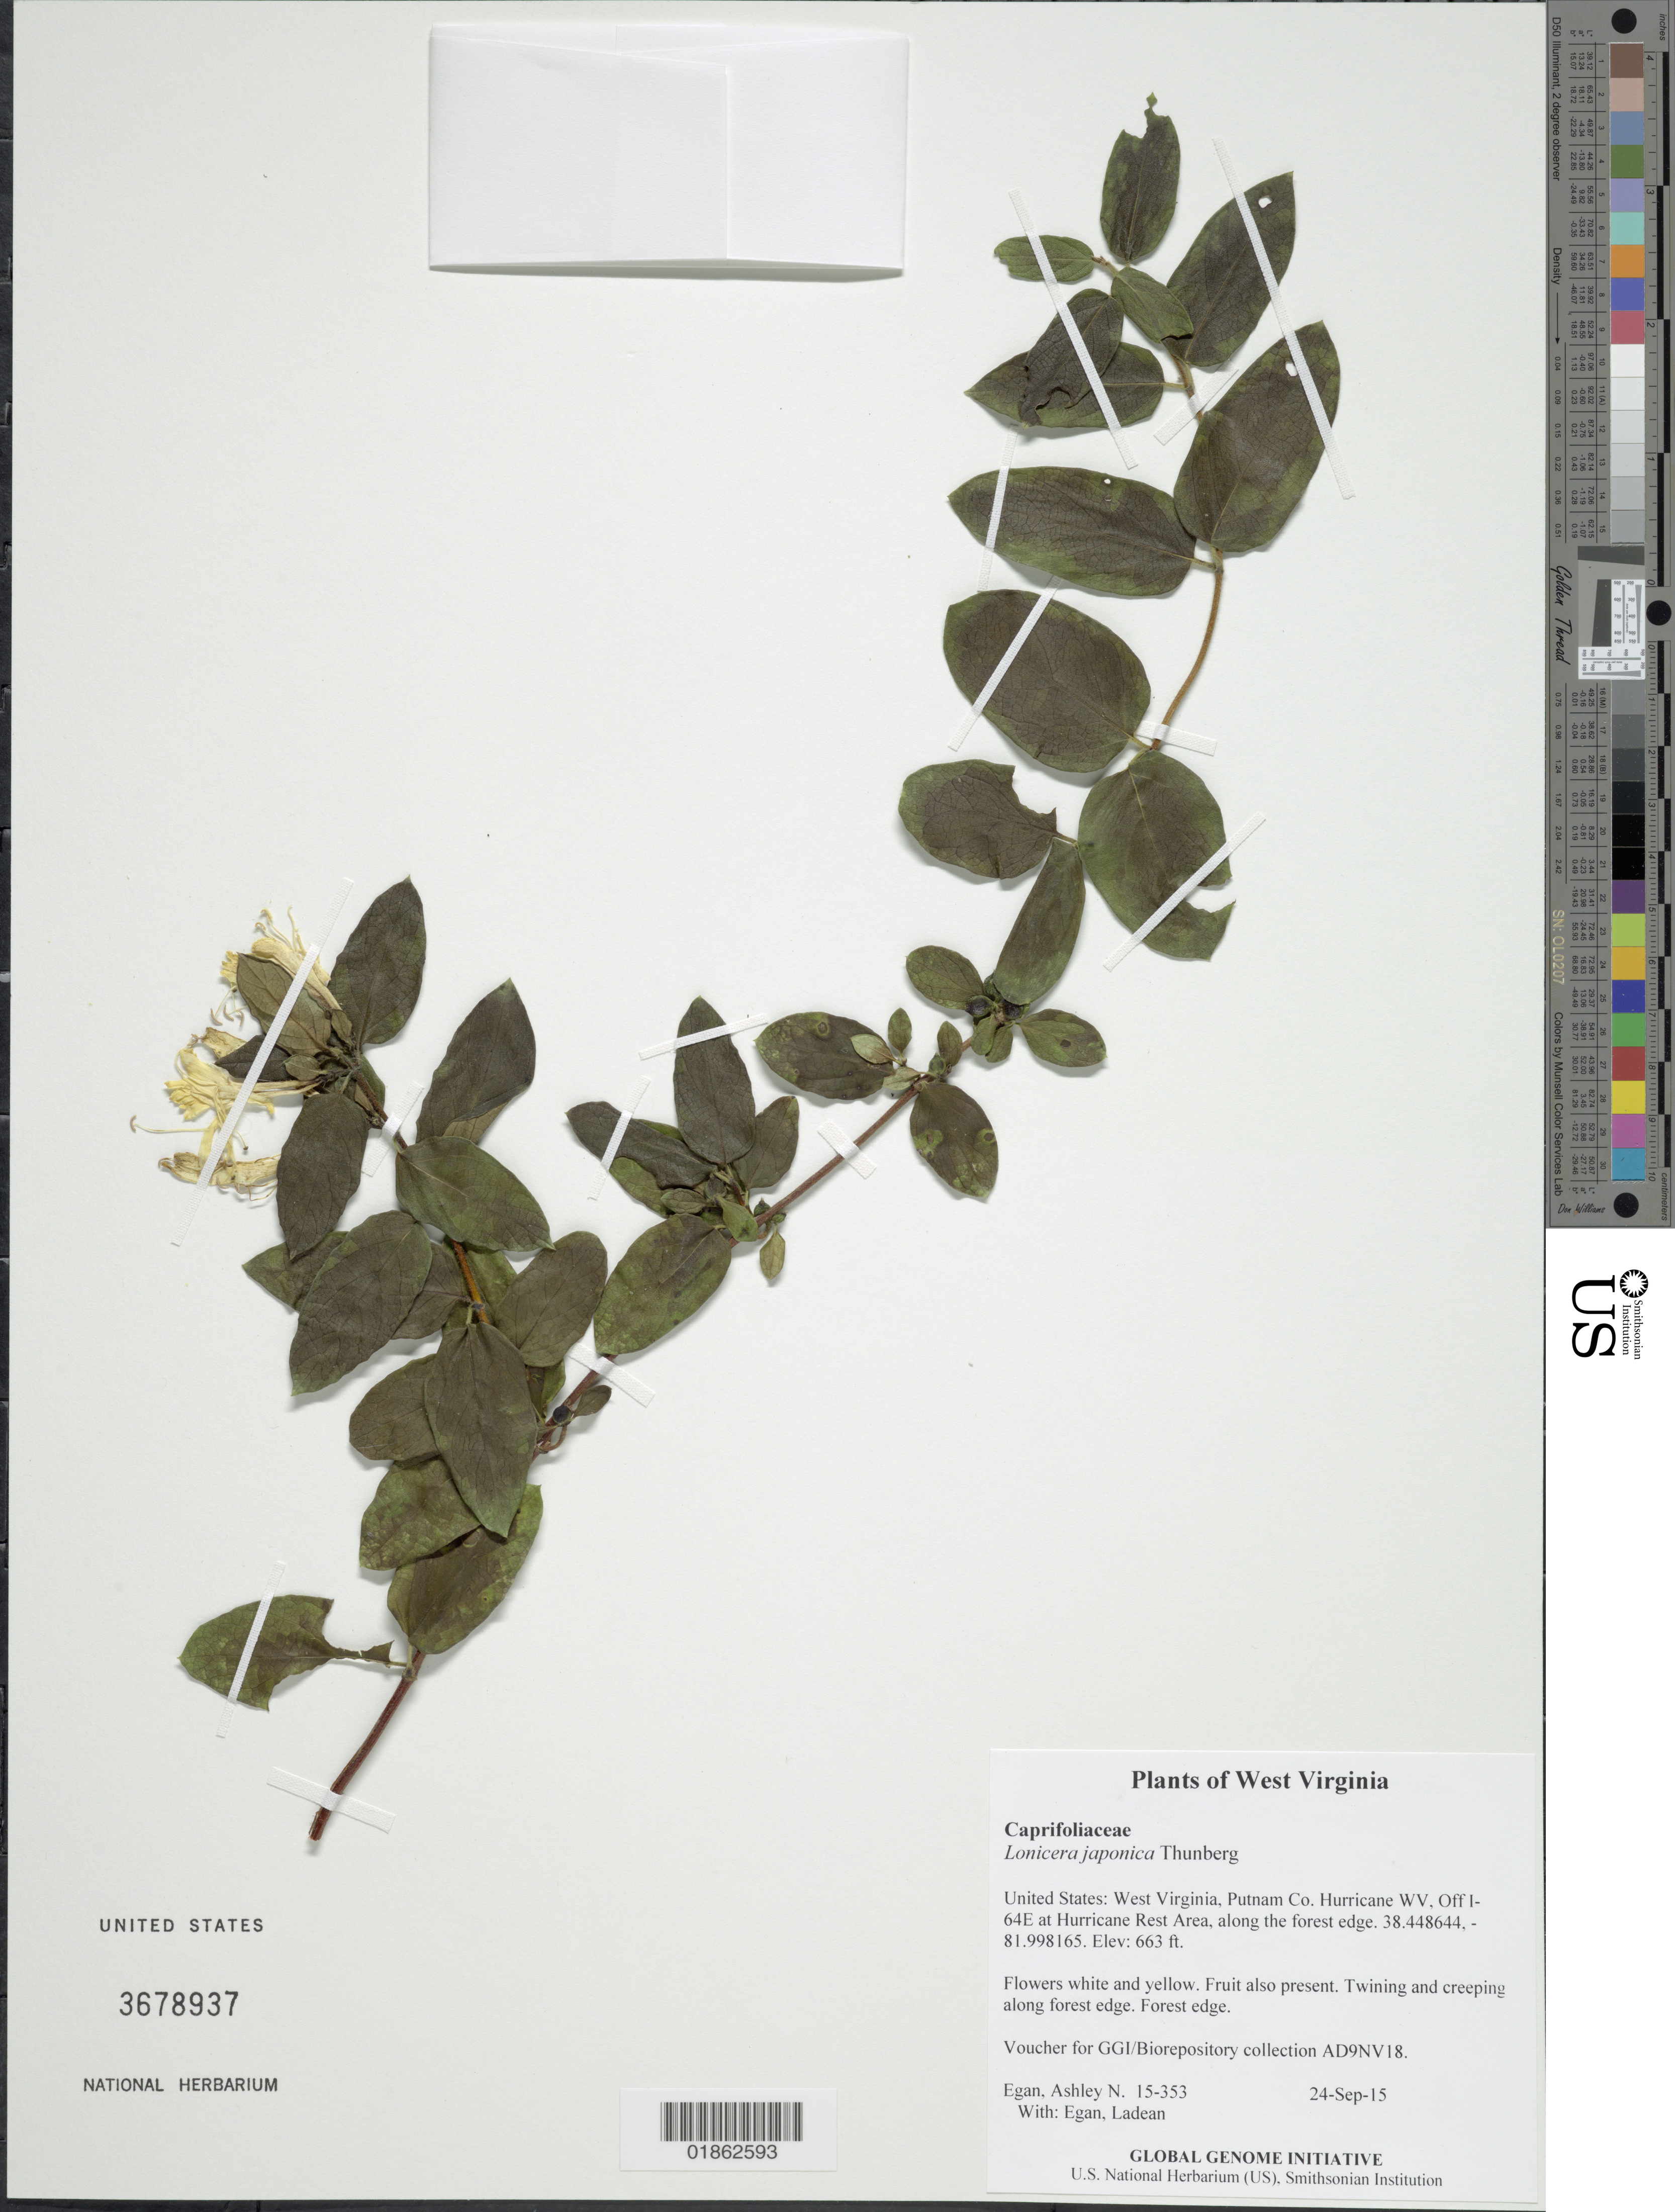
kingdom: Plantae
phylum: Tracheophyta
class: Magnoliopsida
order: Dipsacales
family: Caprifoliaceae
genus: Lonicera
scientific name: Lonicera japonica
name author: Thunb.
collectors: A. N. Egan & L. Egan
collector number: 15-353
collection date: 2015-09-24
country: United States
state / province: West Virginia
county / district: Putnam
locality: Hurricane WV, Off I-64E at Hurricane Rest Area, along the forest edge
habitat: Forest edge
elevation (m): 202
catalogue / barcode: US 3678937